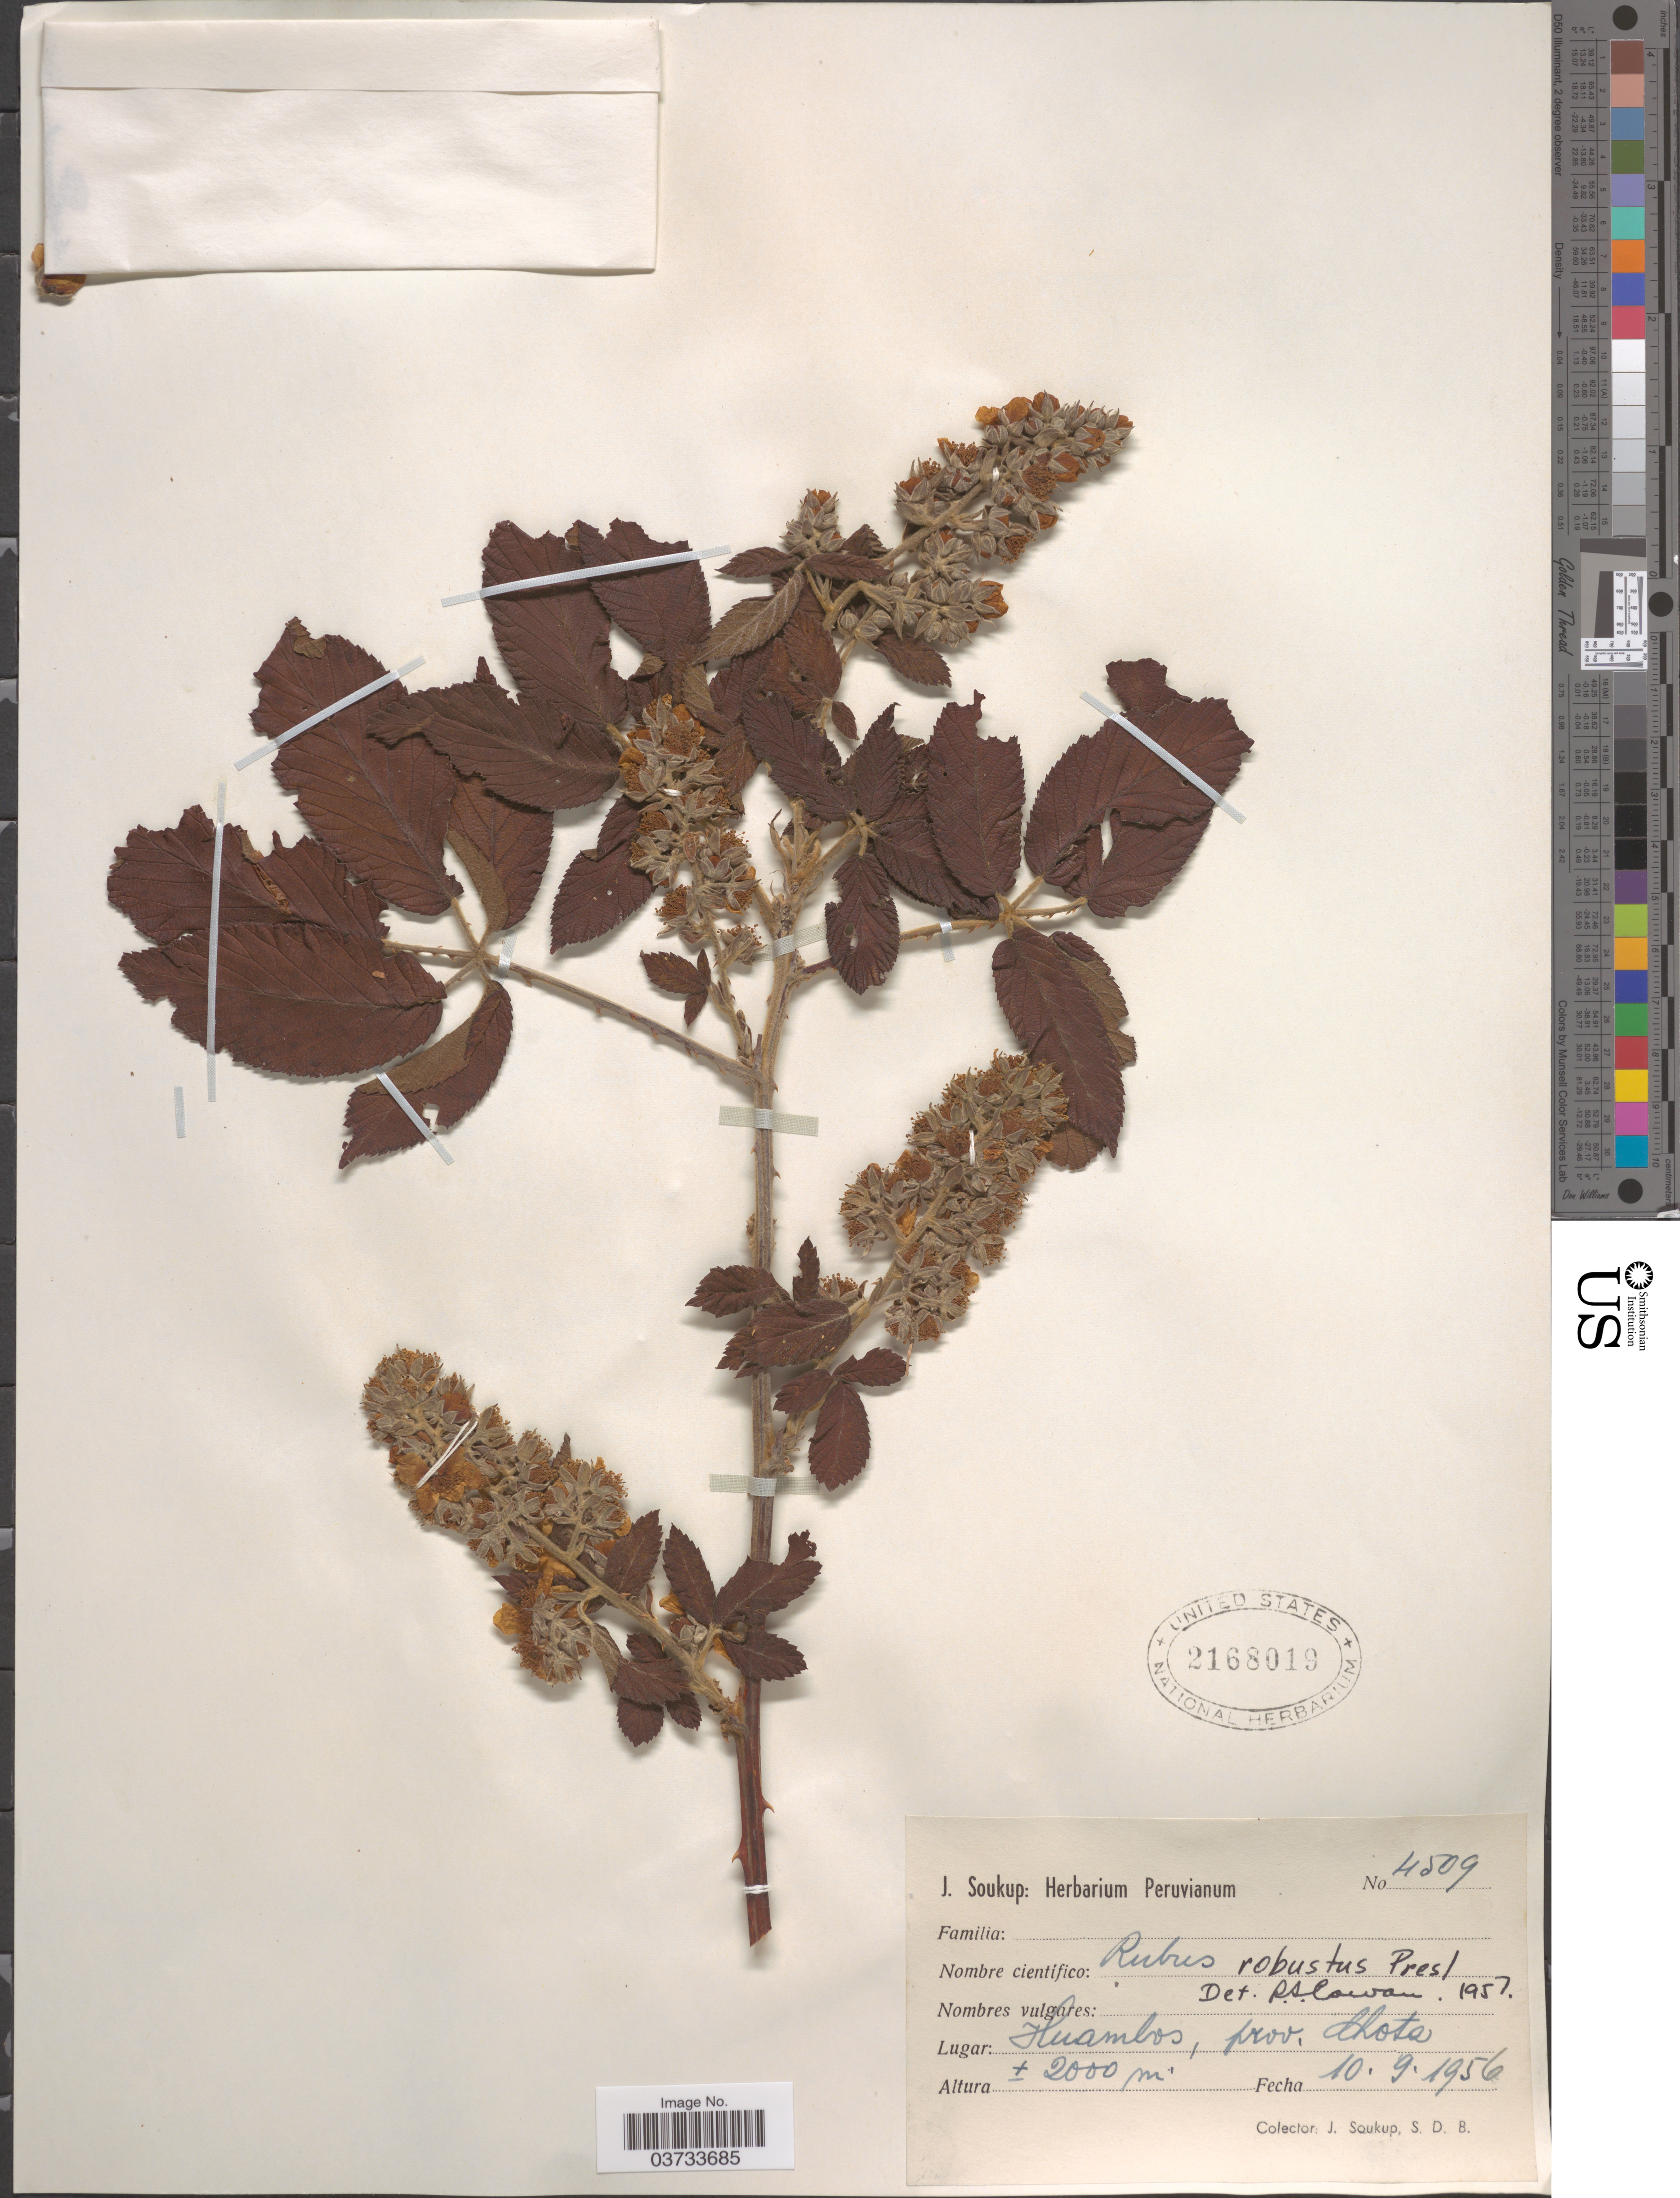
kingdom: Plantae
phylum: Tracheophyta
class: Magnoliopsida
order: Rosales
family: Rosaceae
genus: Rubus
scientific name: Rubus robustus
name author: C. Presl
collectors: J. Soukup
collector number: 4509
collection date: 1956-09-10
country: Peru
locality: Huambos, prov. Chota.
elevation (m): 2000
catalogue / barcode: US 2168019